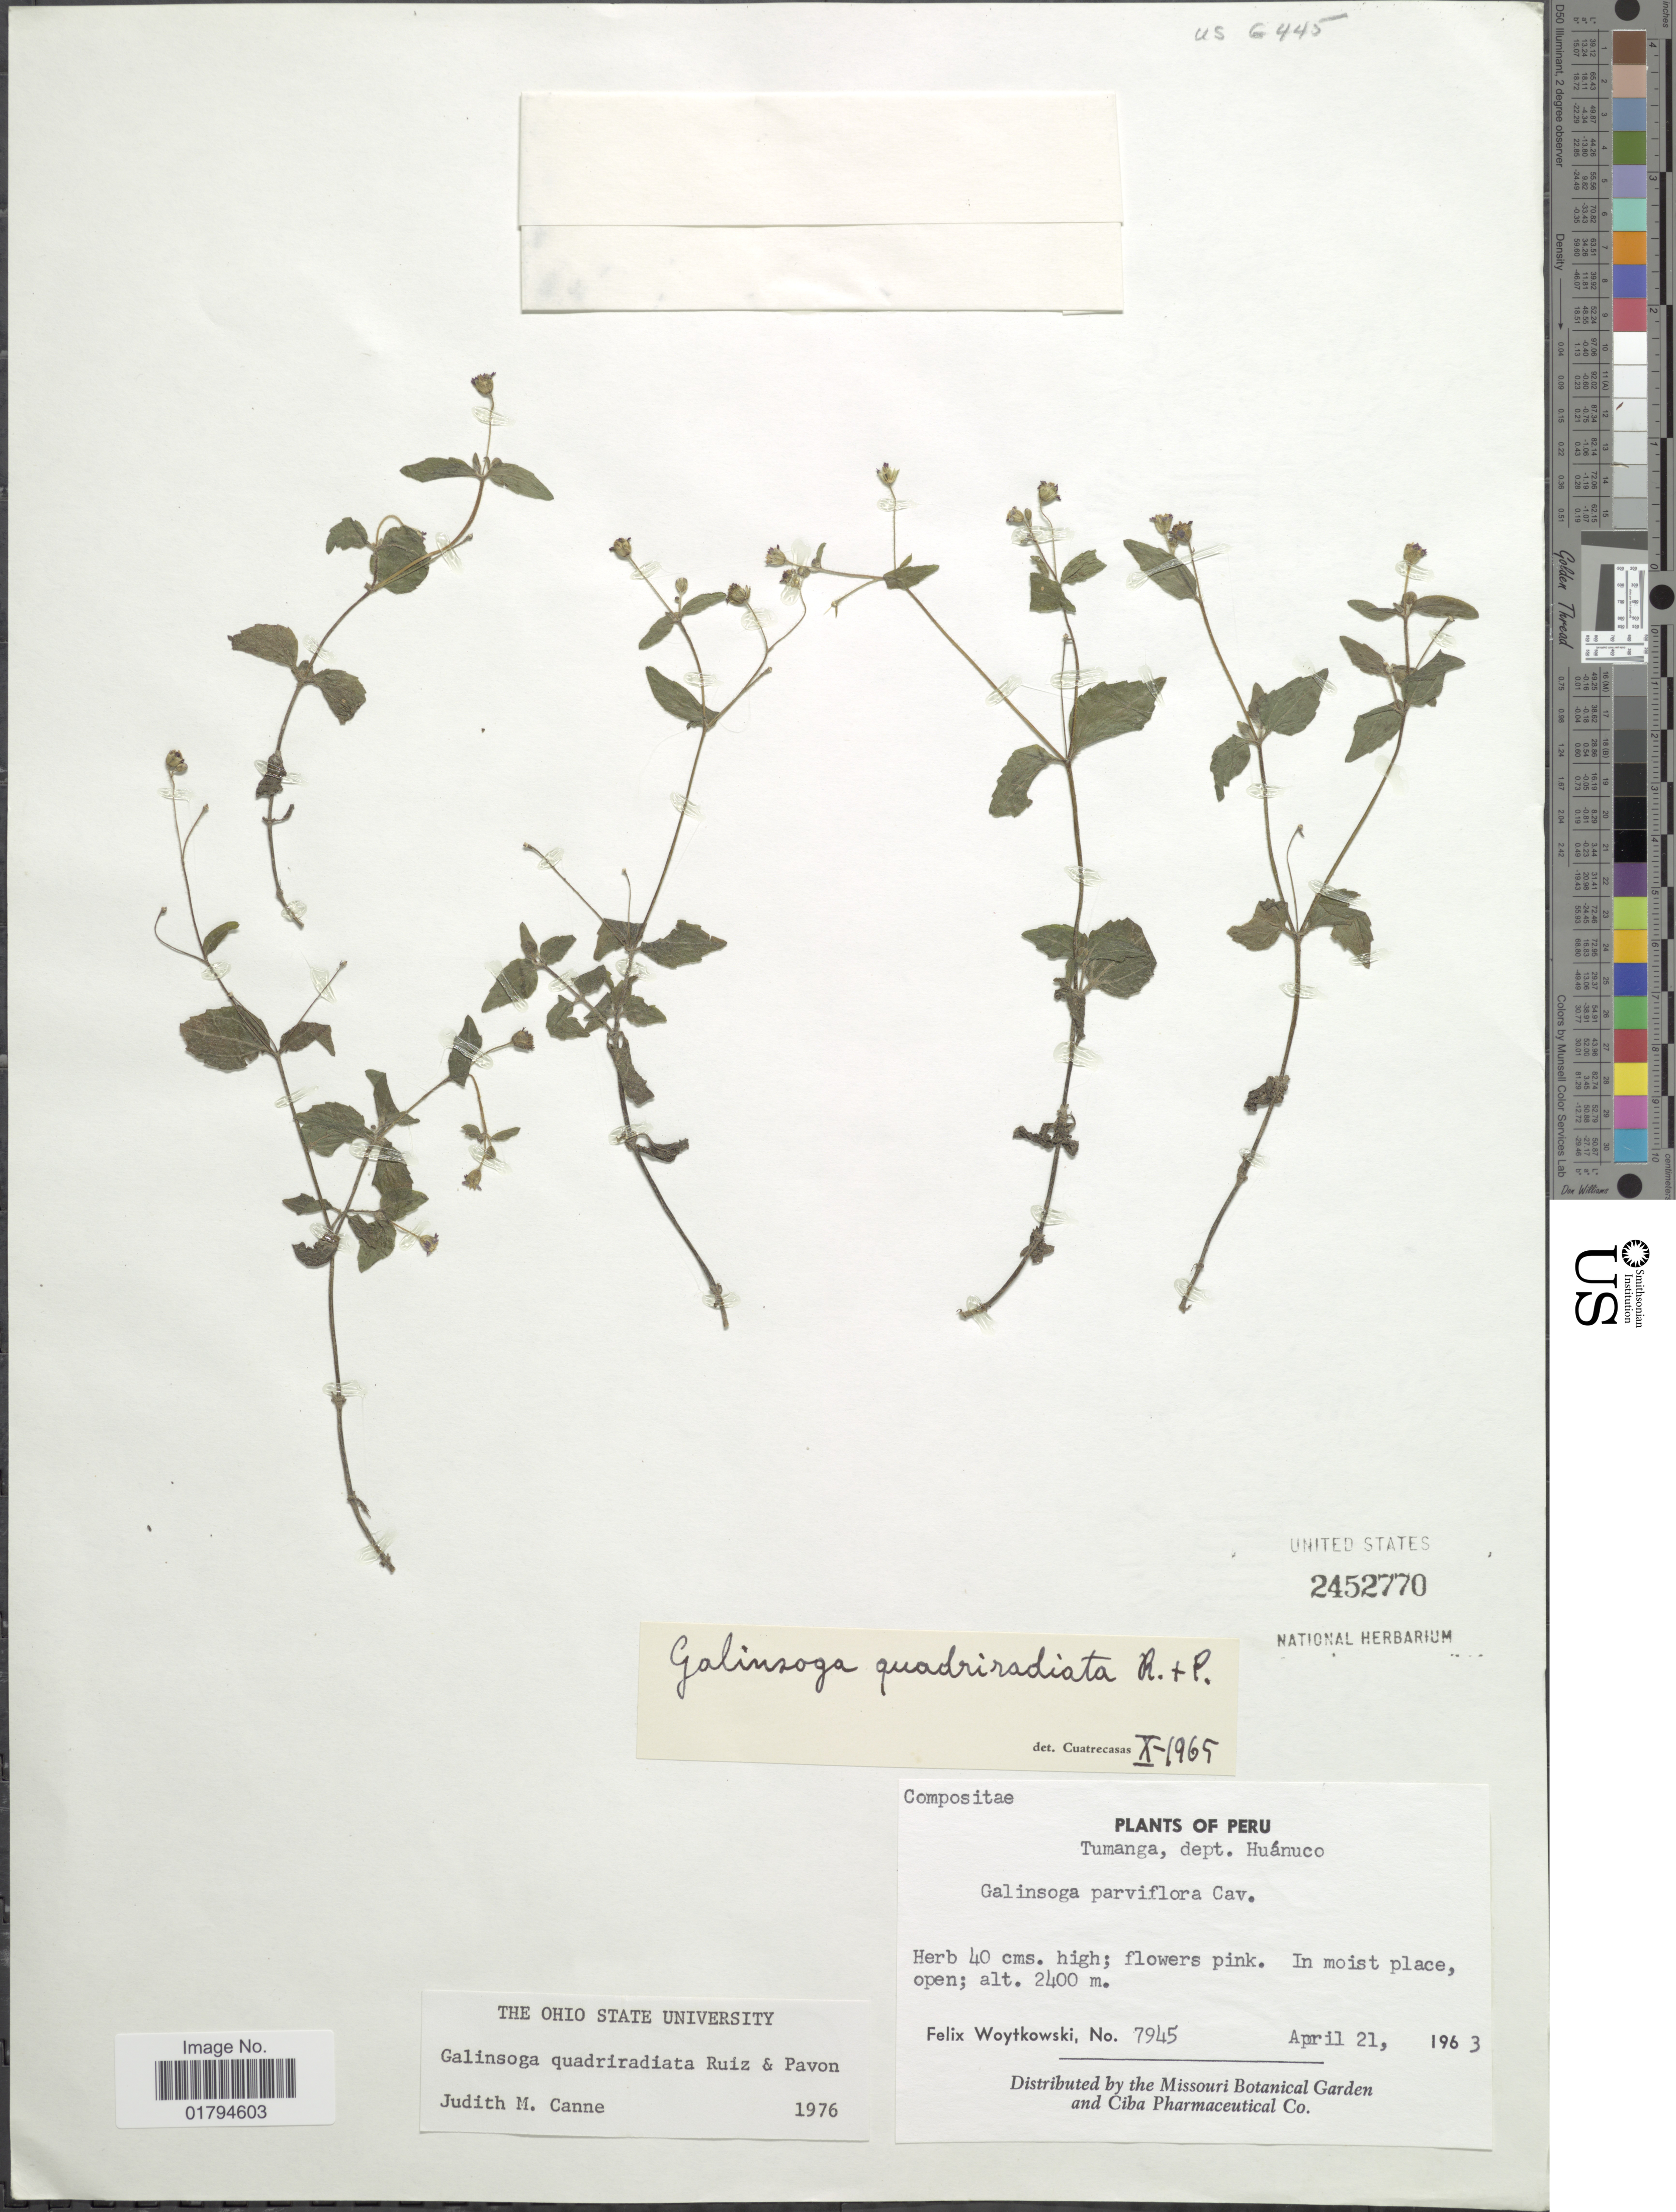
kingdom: Plantae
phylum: Tracheophyta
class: Magnoliopsida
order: Asterales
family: Asteraceae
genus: Galinsoga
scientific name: Galinsoga quadriradiata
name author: Ruiz & Pav.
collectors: F. Woytkowski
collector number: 7945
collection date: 1963-04-21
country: Peru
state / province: Huánuco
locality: Tumanga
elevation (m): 2400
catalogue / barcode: US 2452770